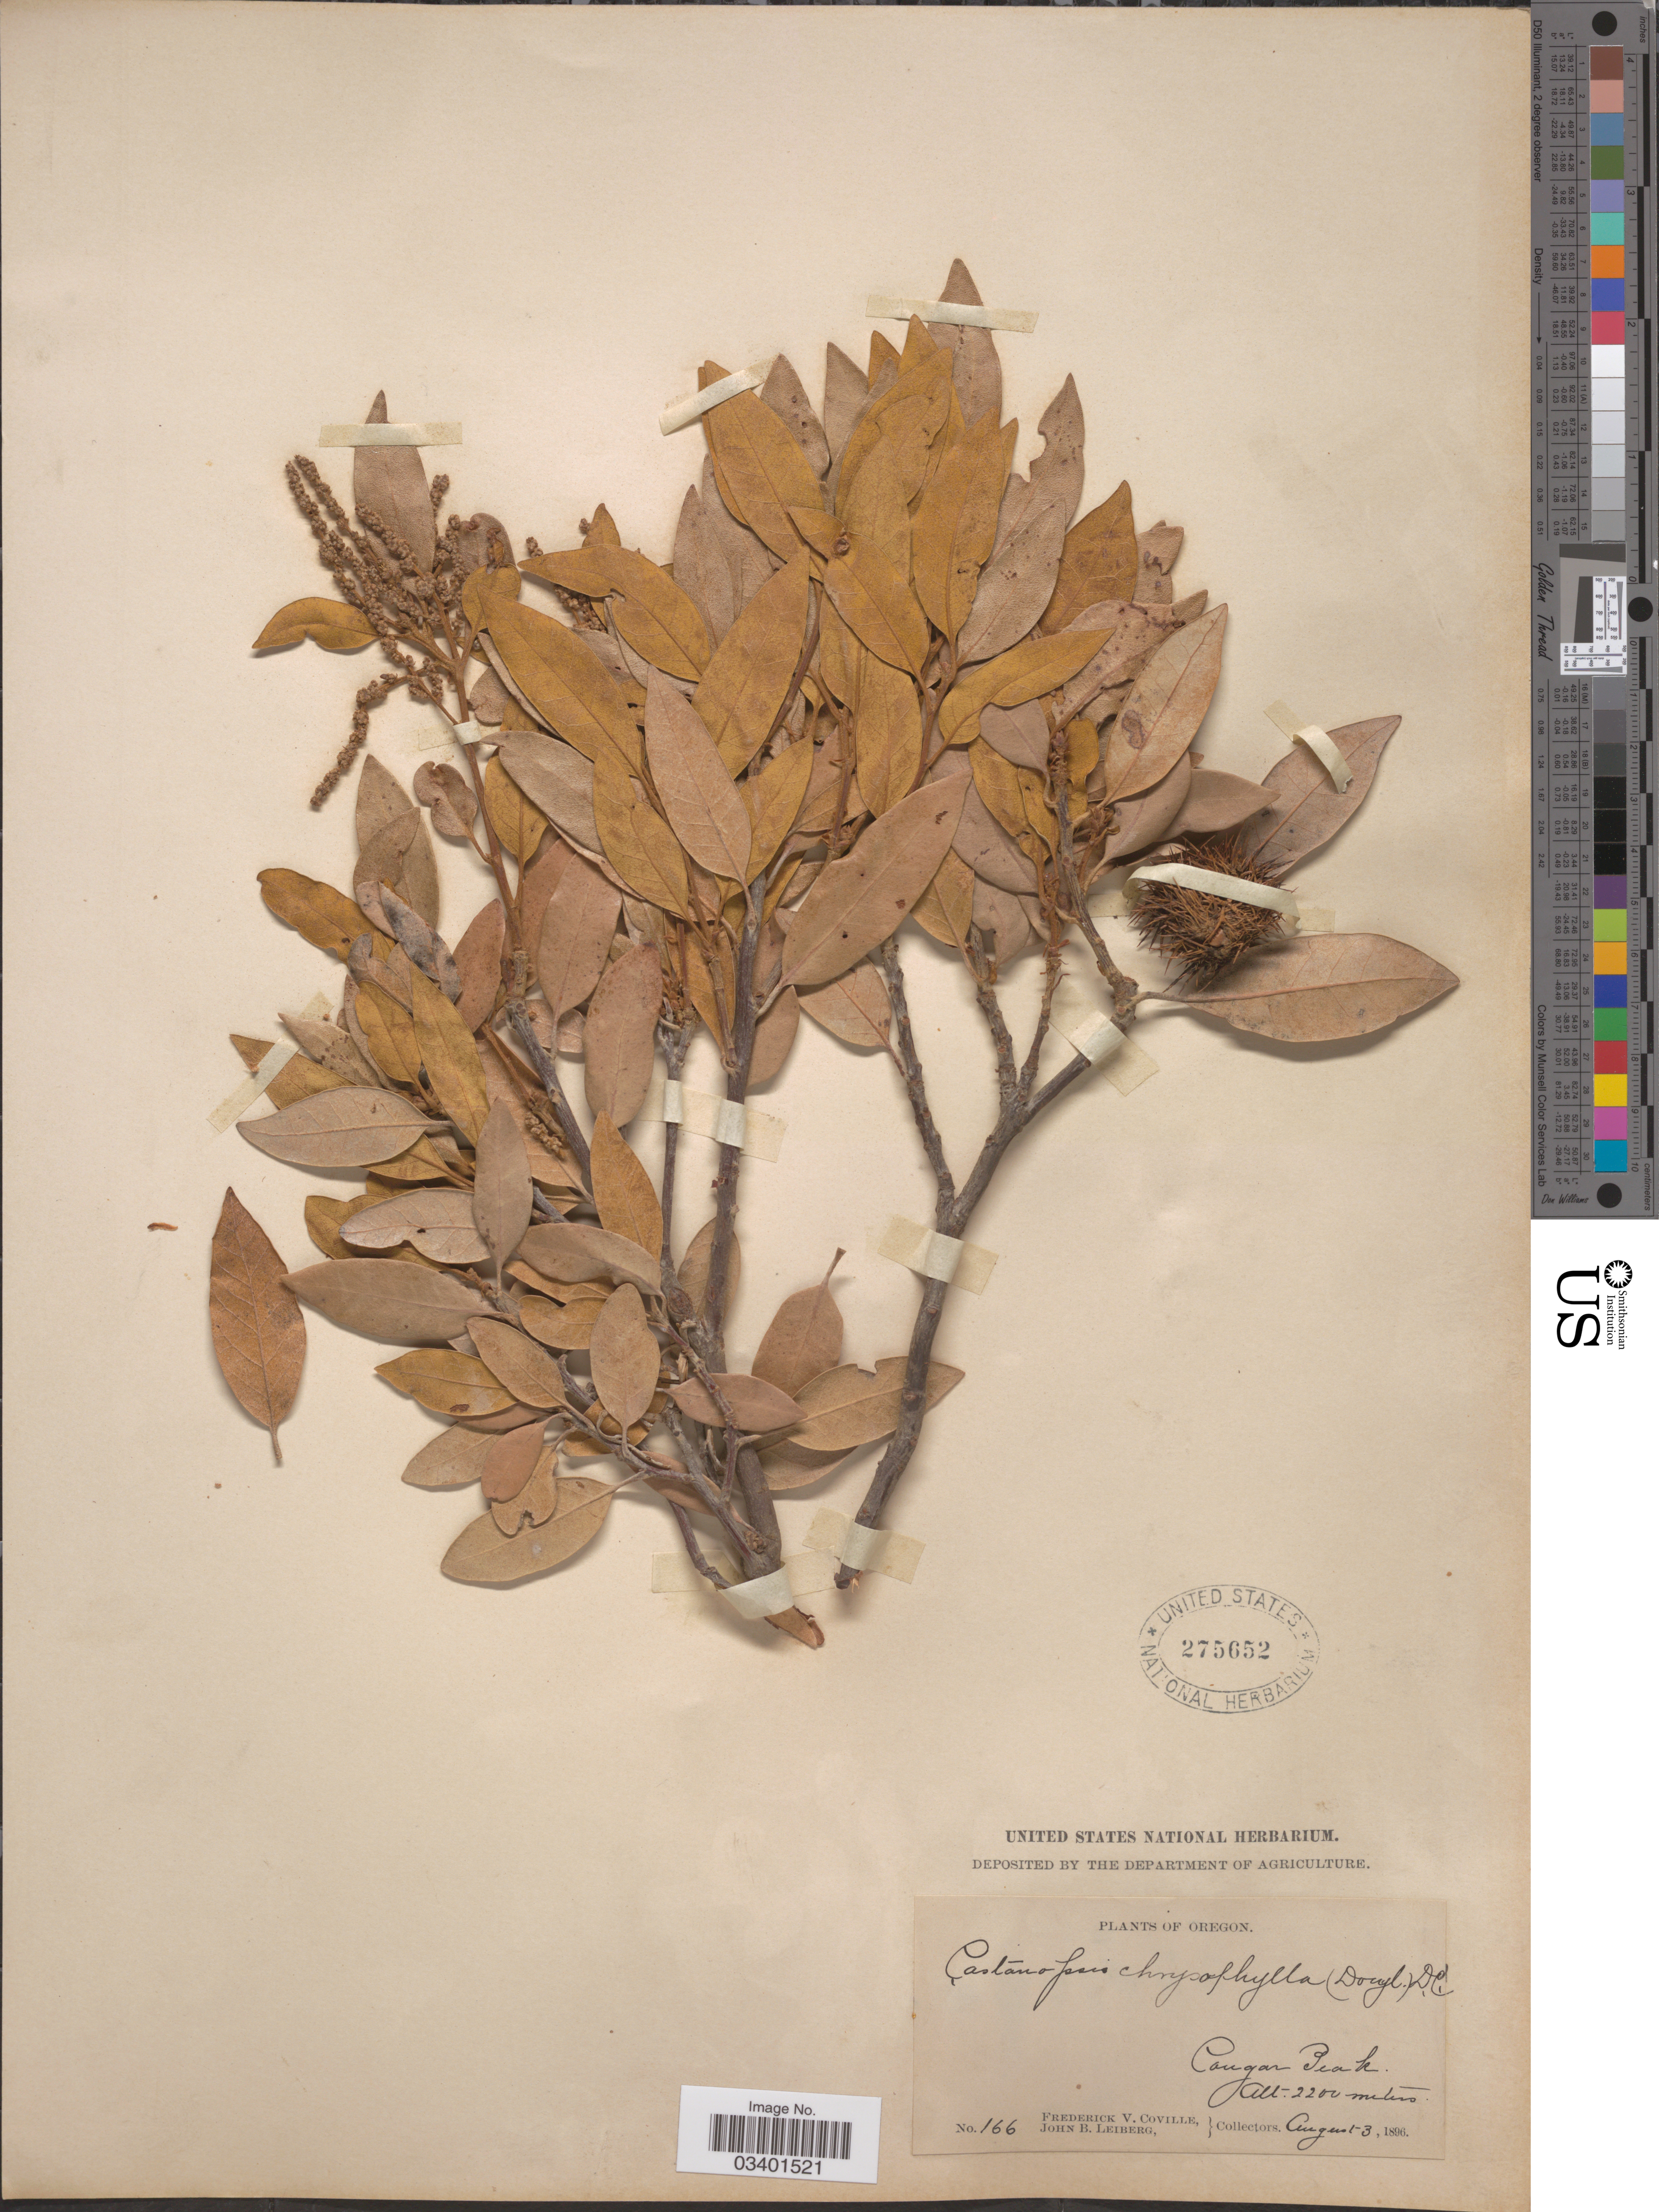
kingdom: Plantae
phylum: Tracheophyta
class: Magnoliopsida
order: Fagales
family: Fagaceae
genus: Chrysolepis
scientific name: Chrysolepis chrysophylla var. minor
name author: (Benth.) A. DC.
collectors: F. V. Coville & J. B. Leiberg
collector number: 166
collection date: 1896-08-01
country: United States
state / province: Oregon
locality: Cougar Peak.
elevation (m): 2200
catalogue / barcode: US 275652